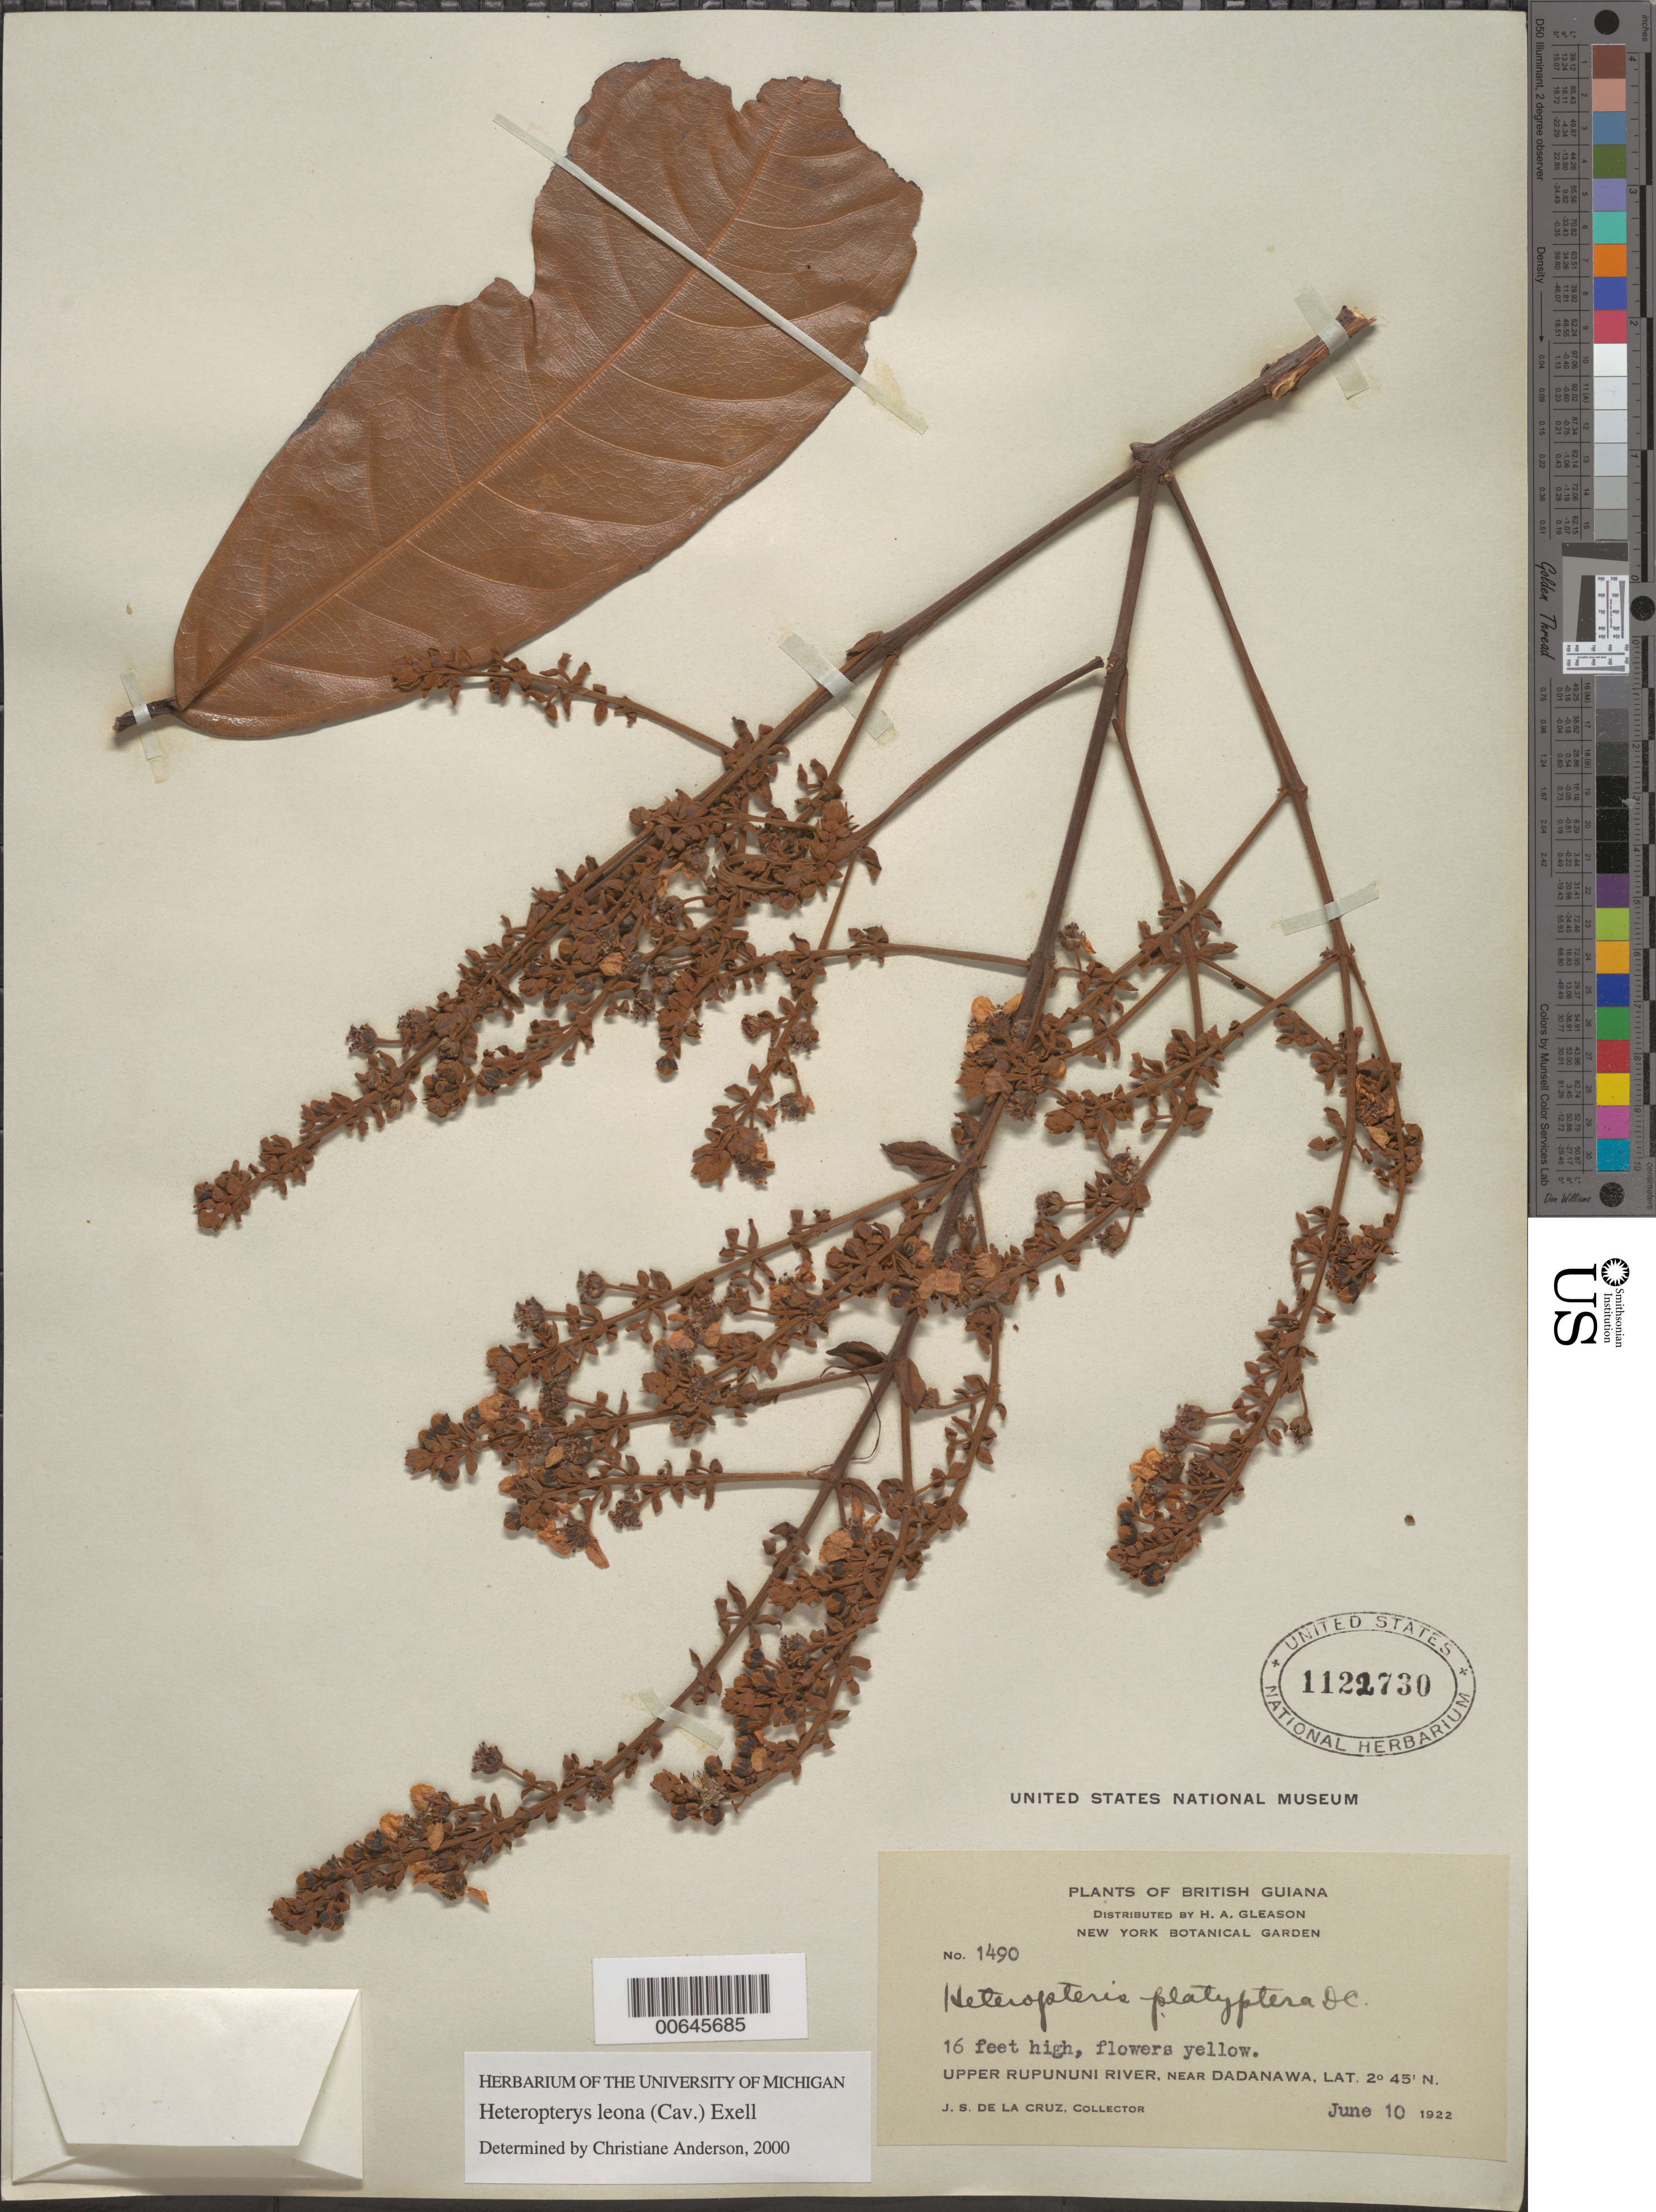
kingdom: Plantae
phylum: Tracheophyta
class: Magnoliopsida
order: Malpighiales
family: Malpighiaceae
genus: Heteropterys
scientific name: Heteropterys leona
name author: (Cav.) Exell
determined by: Anderson, C.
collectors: J. S. de la Cruz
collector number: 1490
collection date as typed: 10-Jun-22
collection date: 1922-06-10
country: Guyana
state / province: U. Takutu-U. Essequibo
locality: Dadanawa, vic., upper Rupununi R.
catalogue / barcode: US 1122730